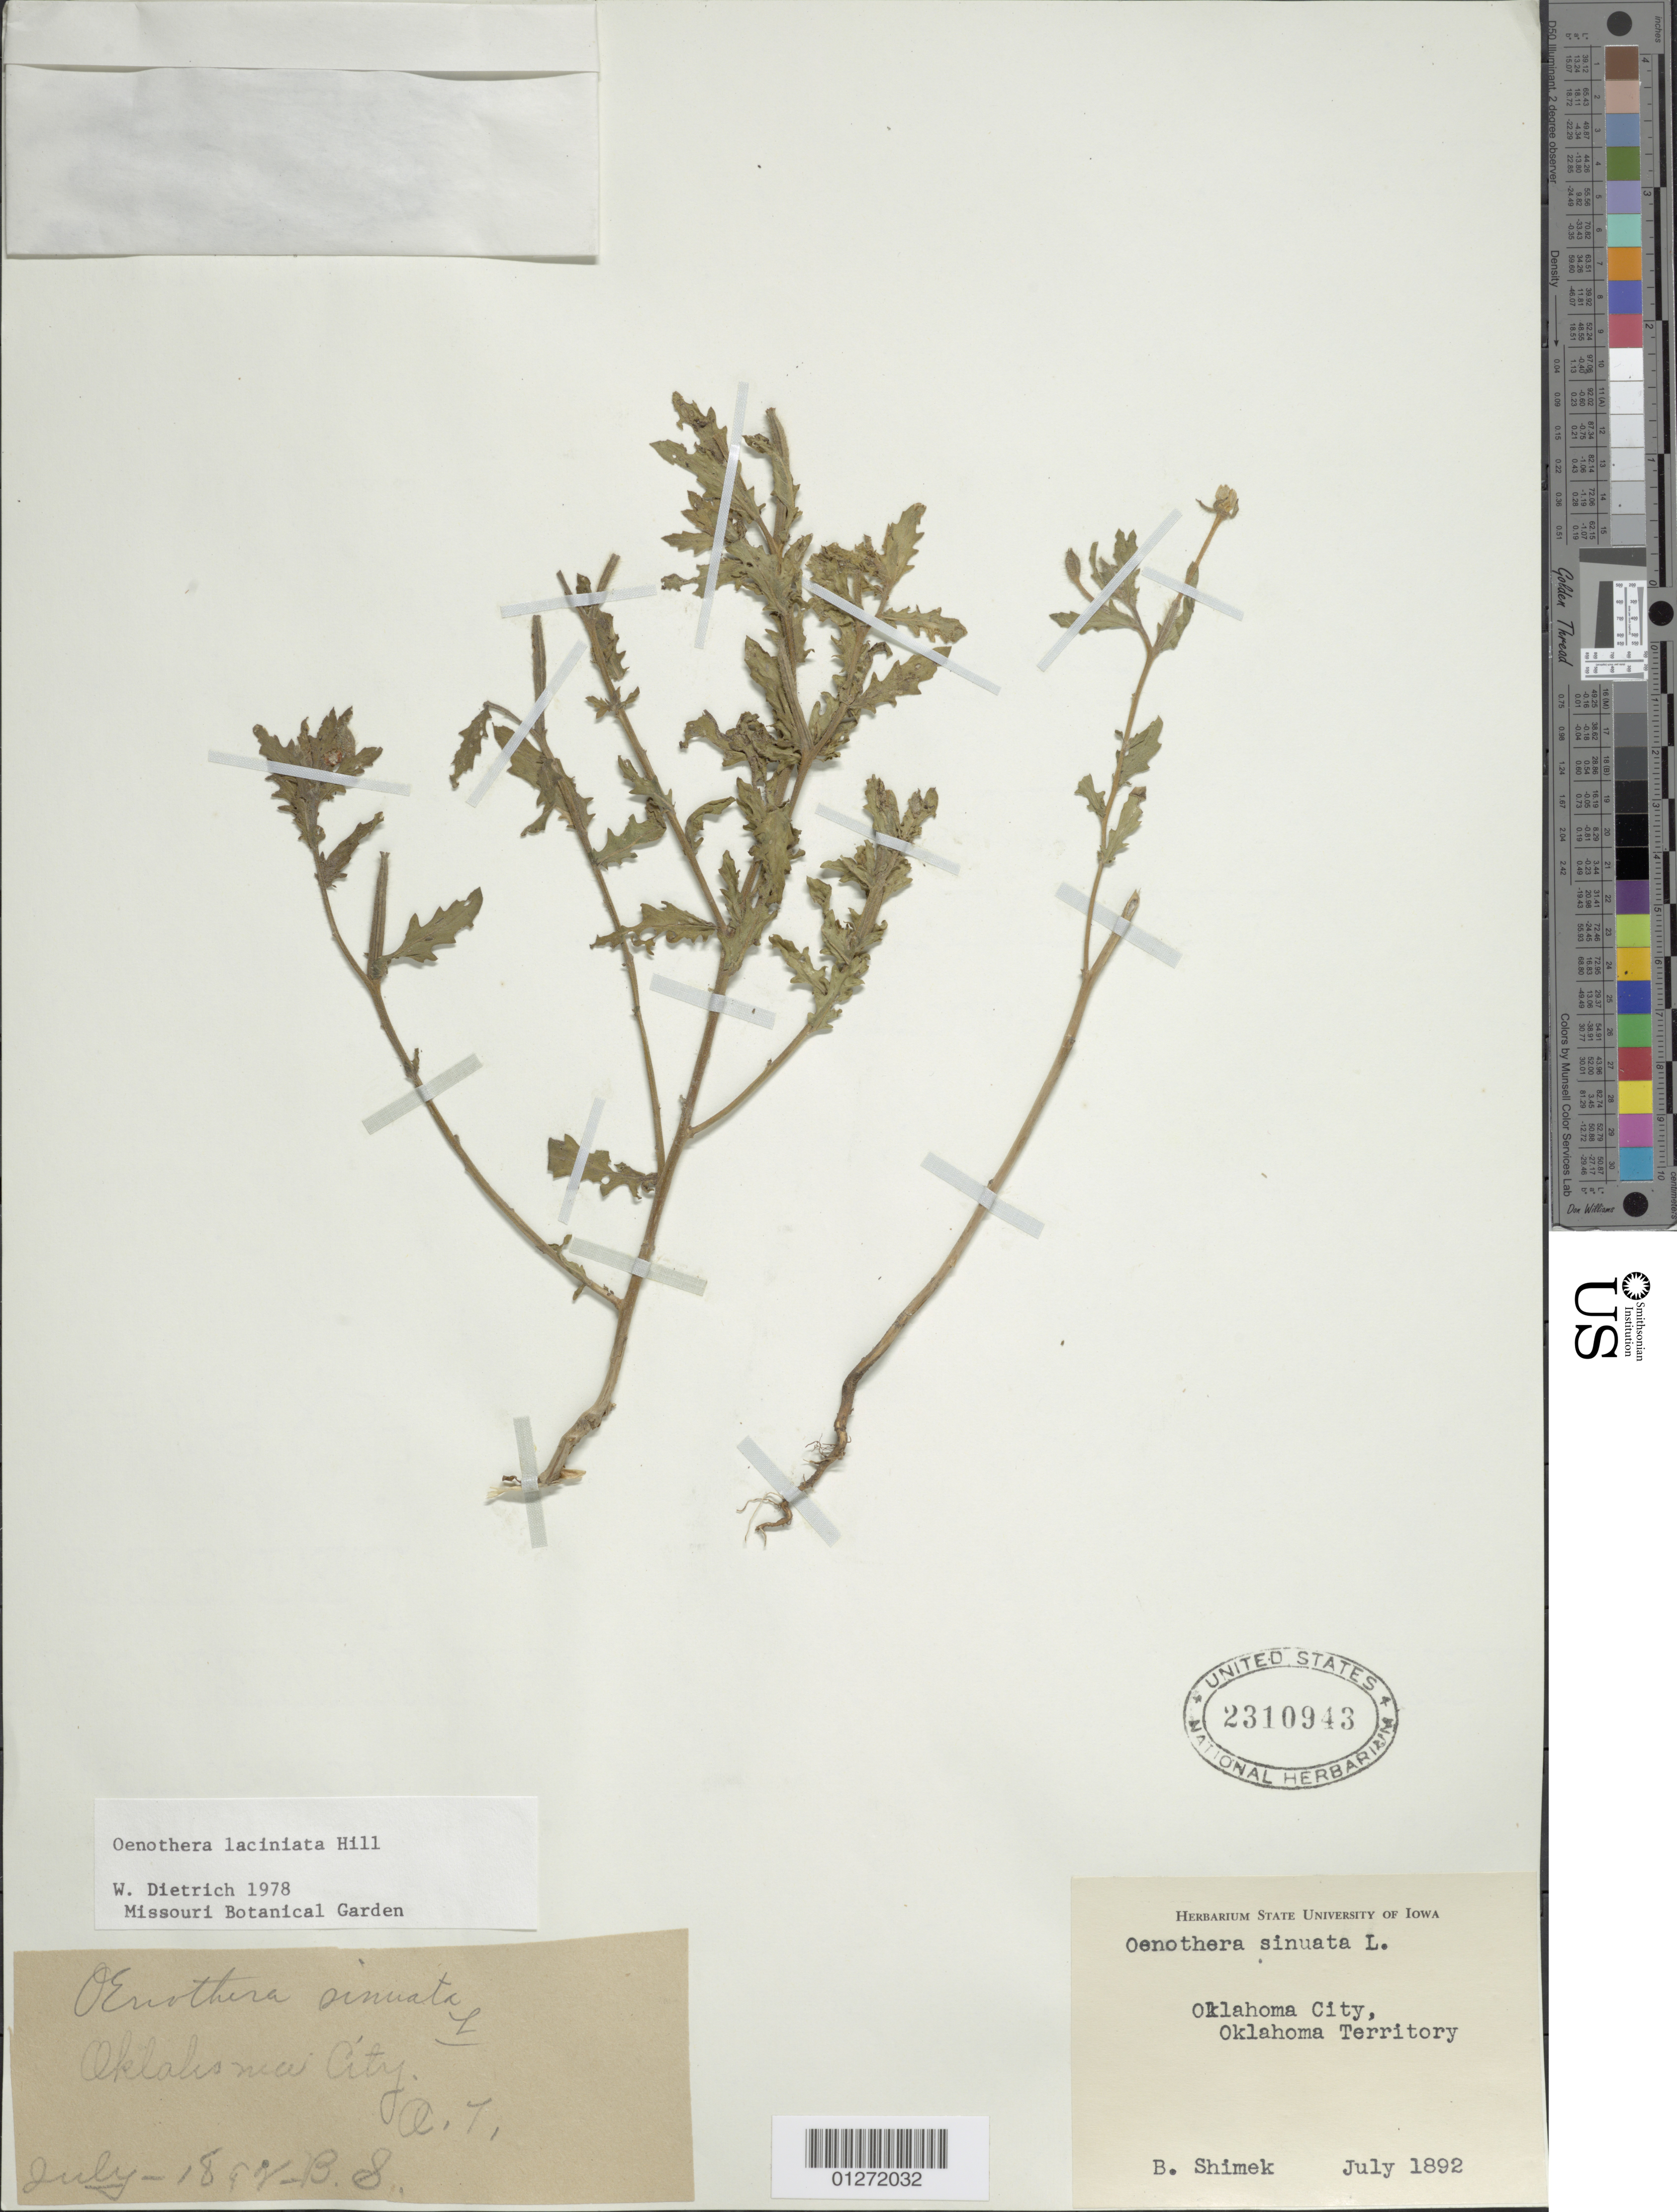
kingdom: Plantae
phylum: Tracheophyta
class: Magnoliopsida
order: Myrtales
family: Onagraceae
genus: Oenothera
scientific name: Oenothera laciniata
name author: Hill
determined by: Dietrich, W.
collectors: B. Shimek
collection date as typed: Jul 1892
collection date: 1892-07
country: United States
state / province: Oklahoma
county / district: Oklahoma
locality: Oklahoma city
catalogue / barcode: US 2310943